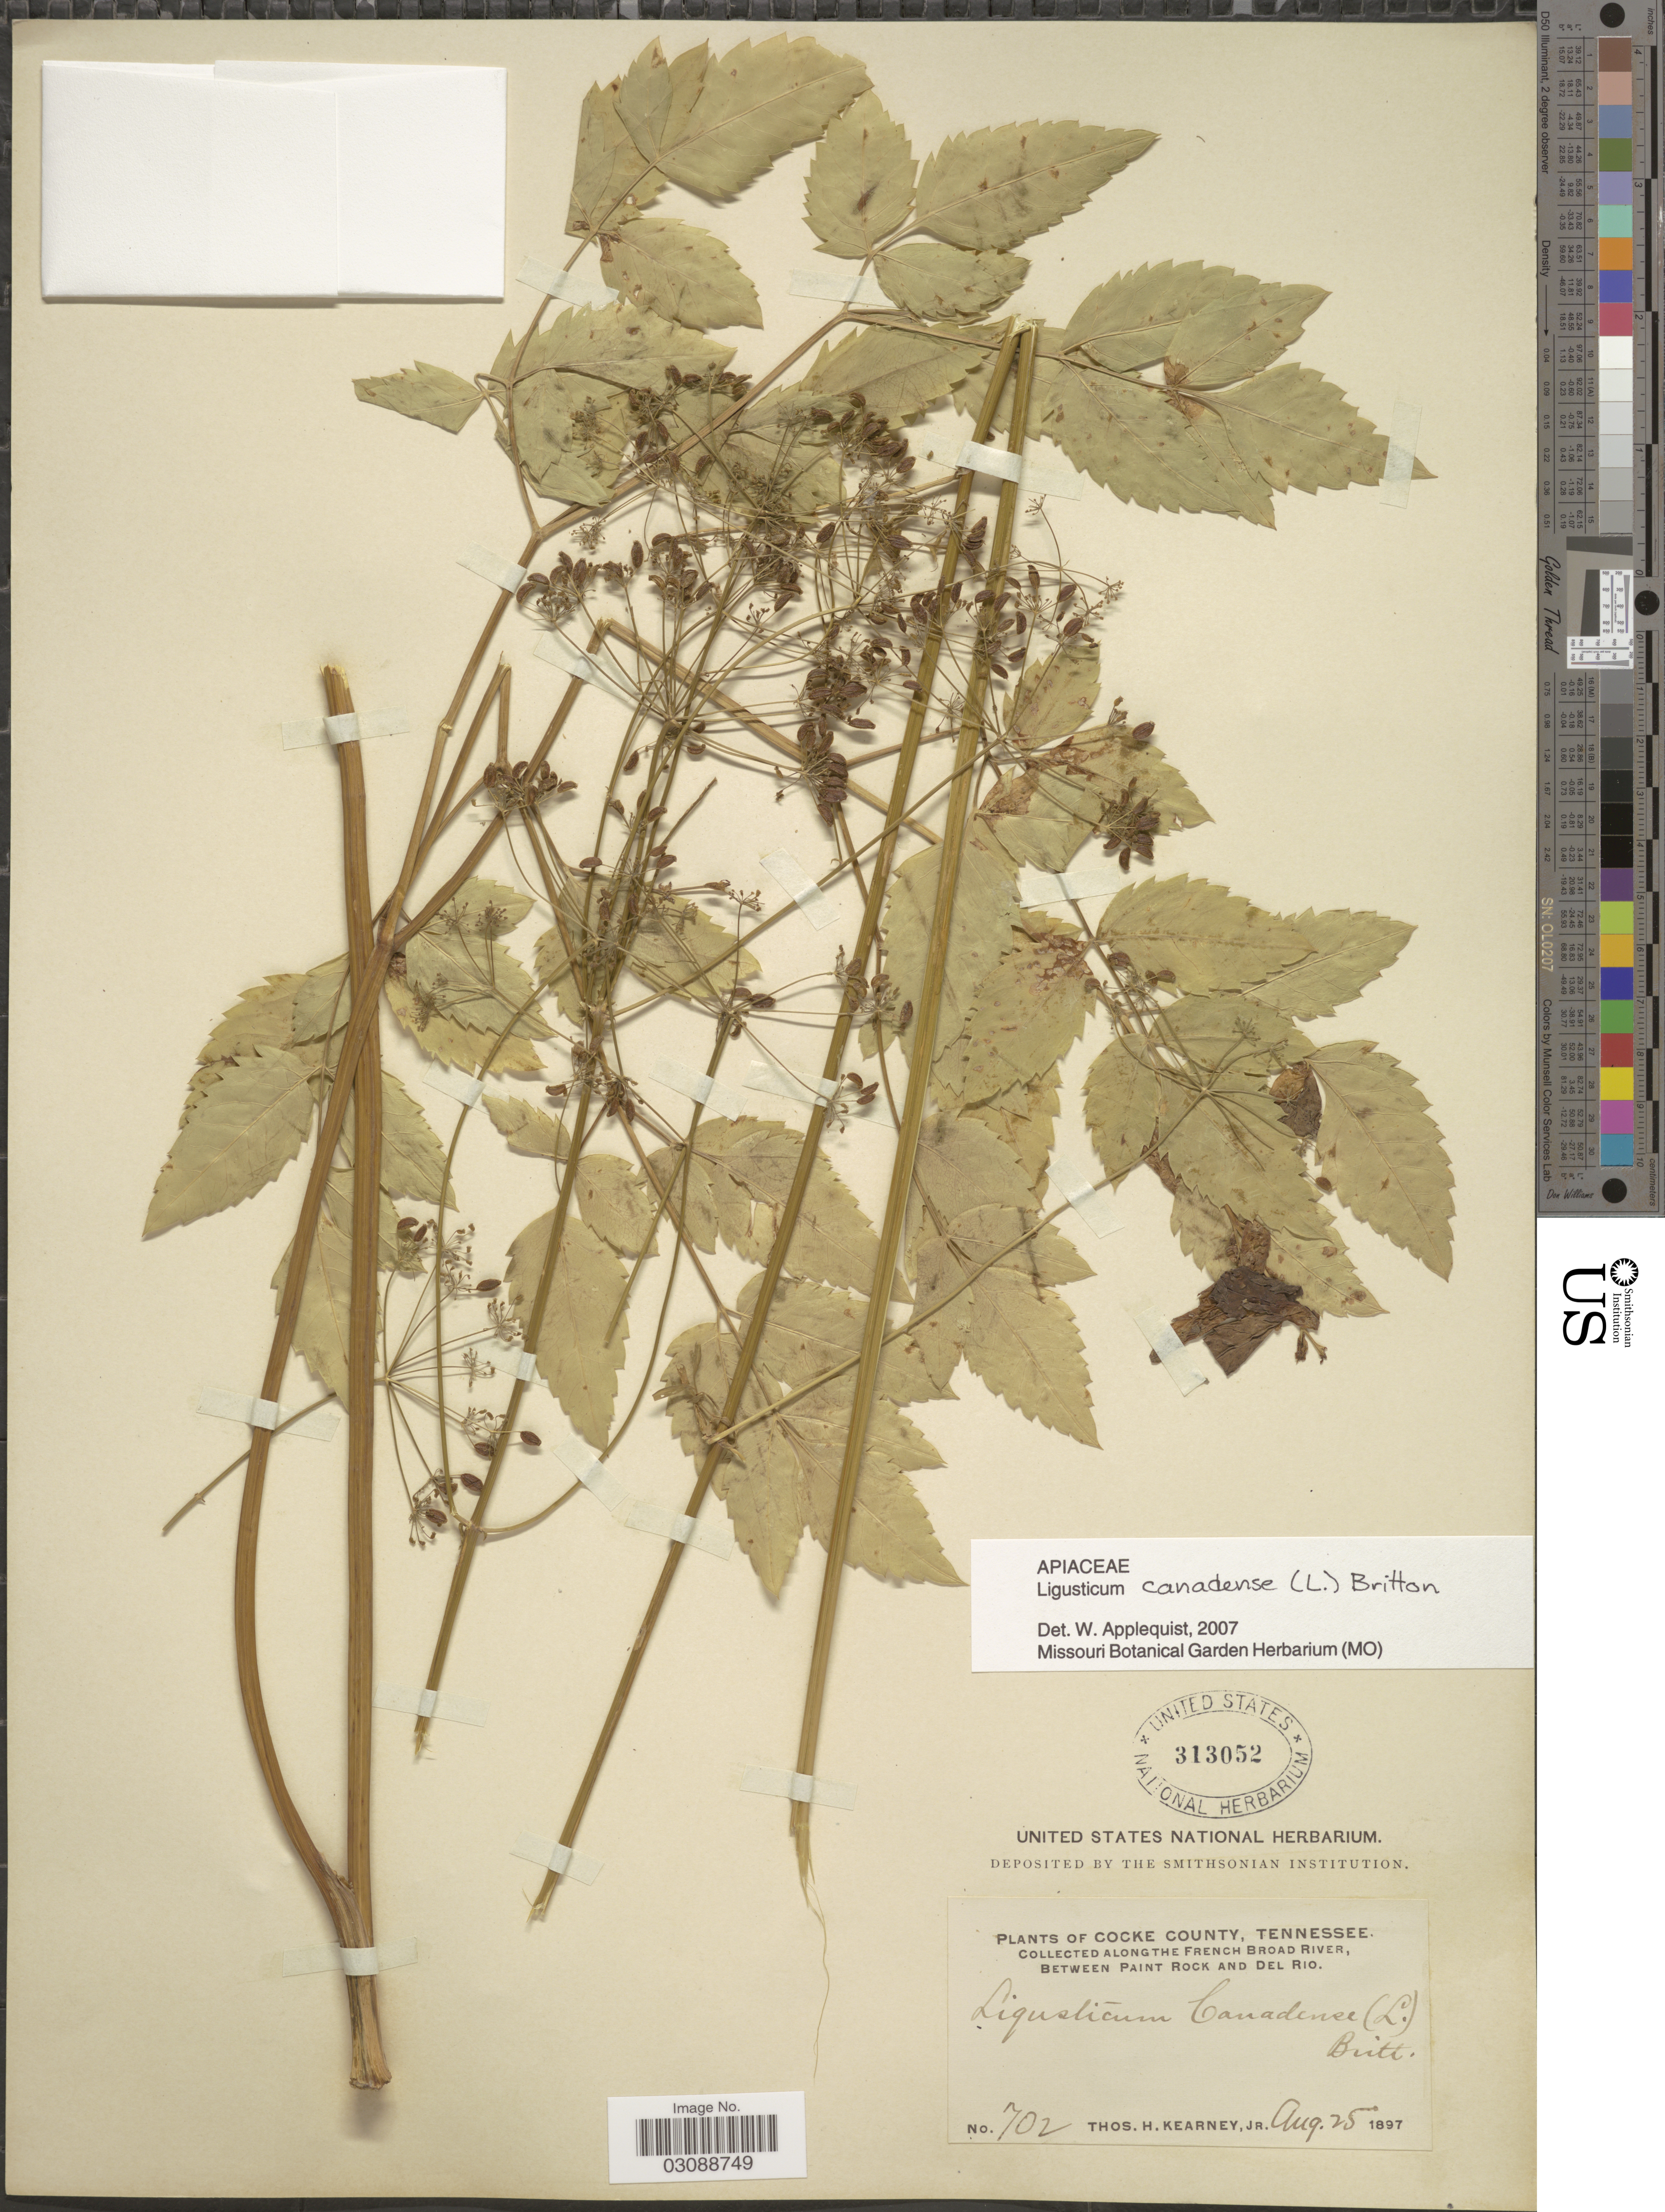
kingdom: Plantae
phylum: Tracheophyta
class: Magnoliopsida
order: Apiales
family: Apiaceae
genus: Ligusticum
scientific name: Ligusticum canadense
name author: (L.) Britton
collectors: T. H. Kearney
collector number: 702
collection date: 1897-08-25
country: United States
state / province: Tennessee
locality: Cocke County. Along the French Broad River, between paint Rock and Del Rio.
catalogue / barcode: US 313052